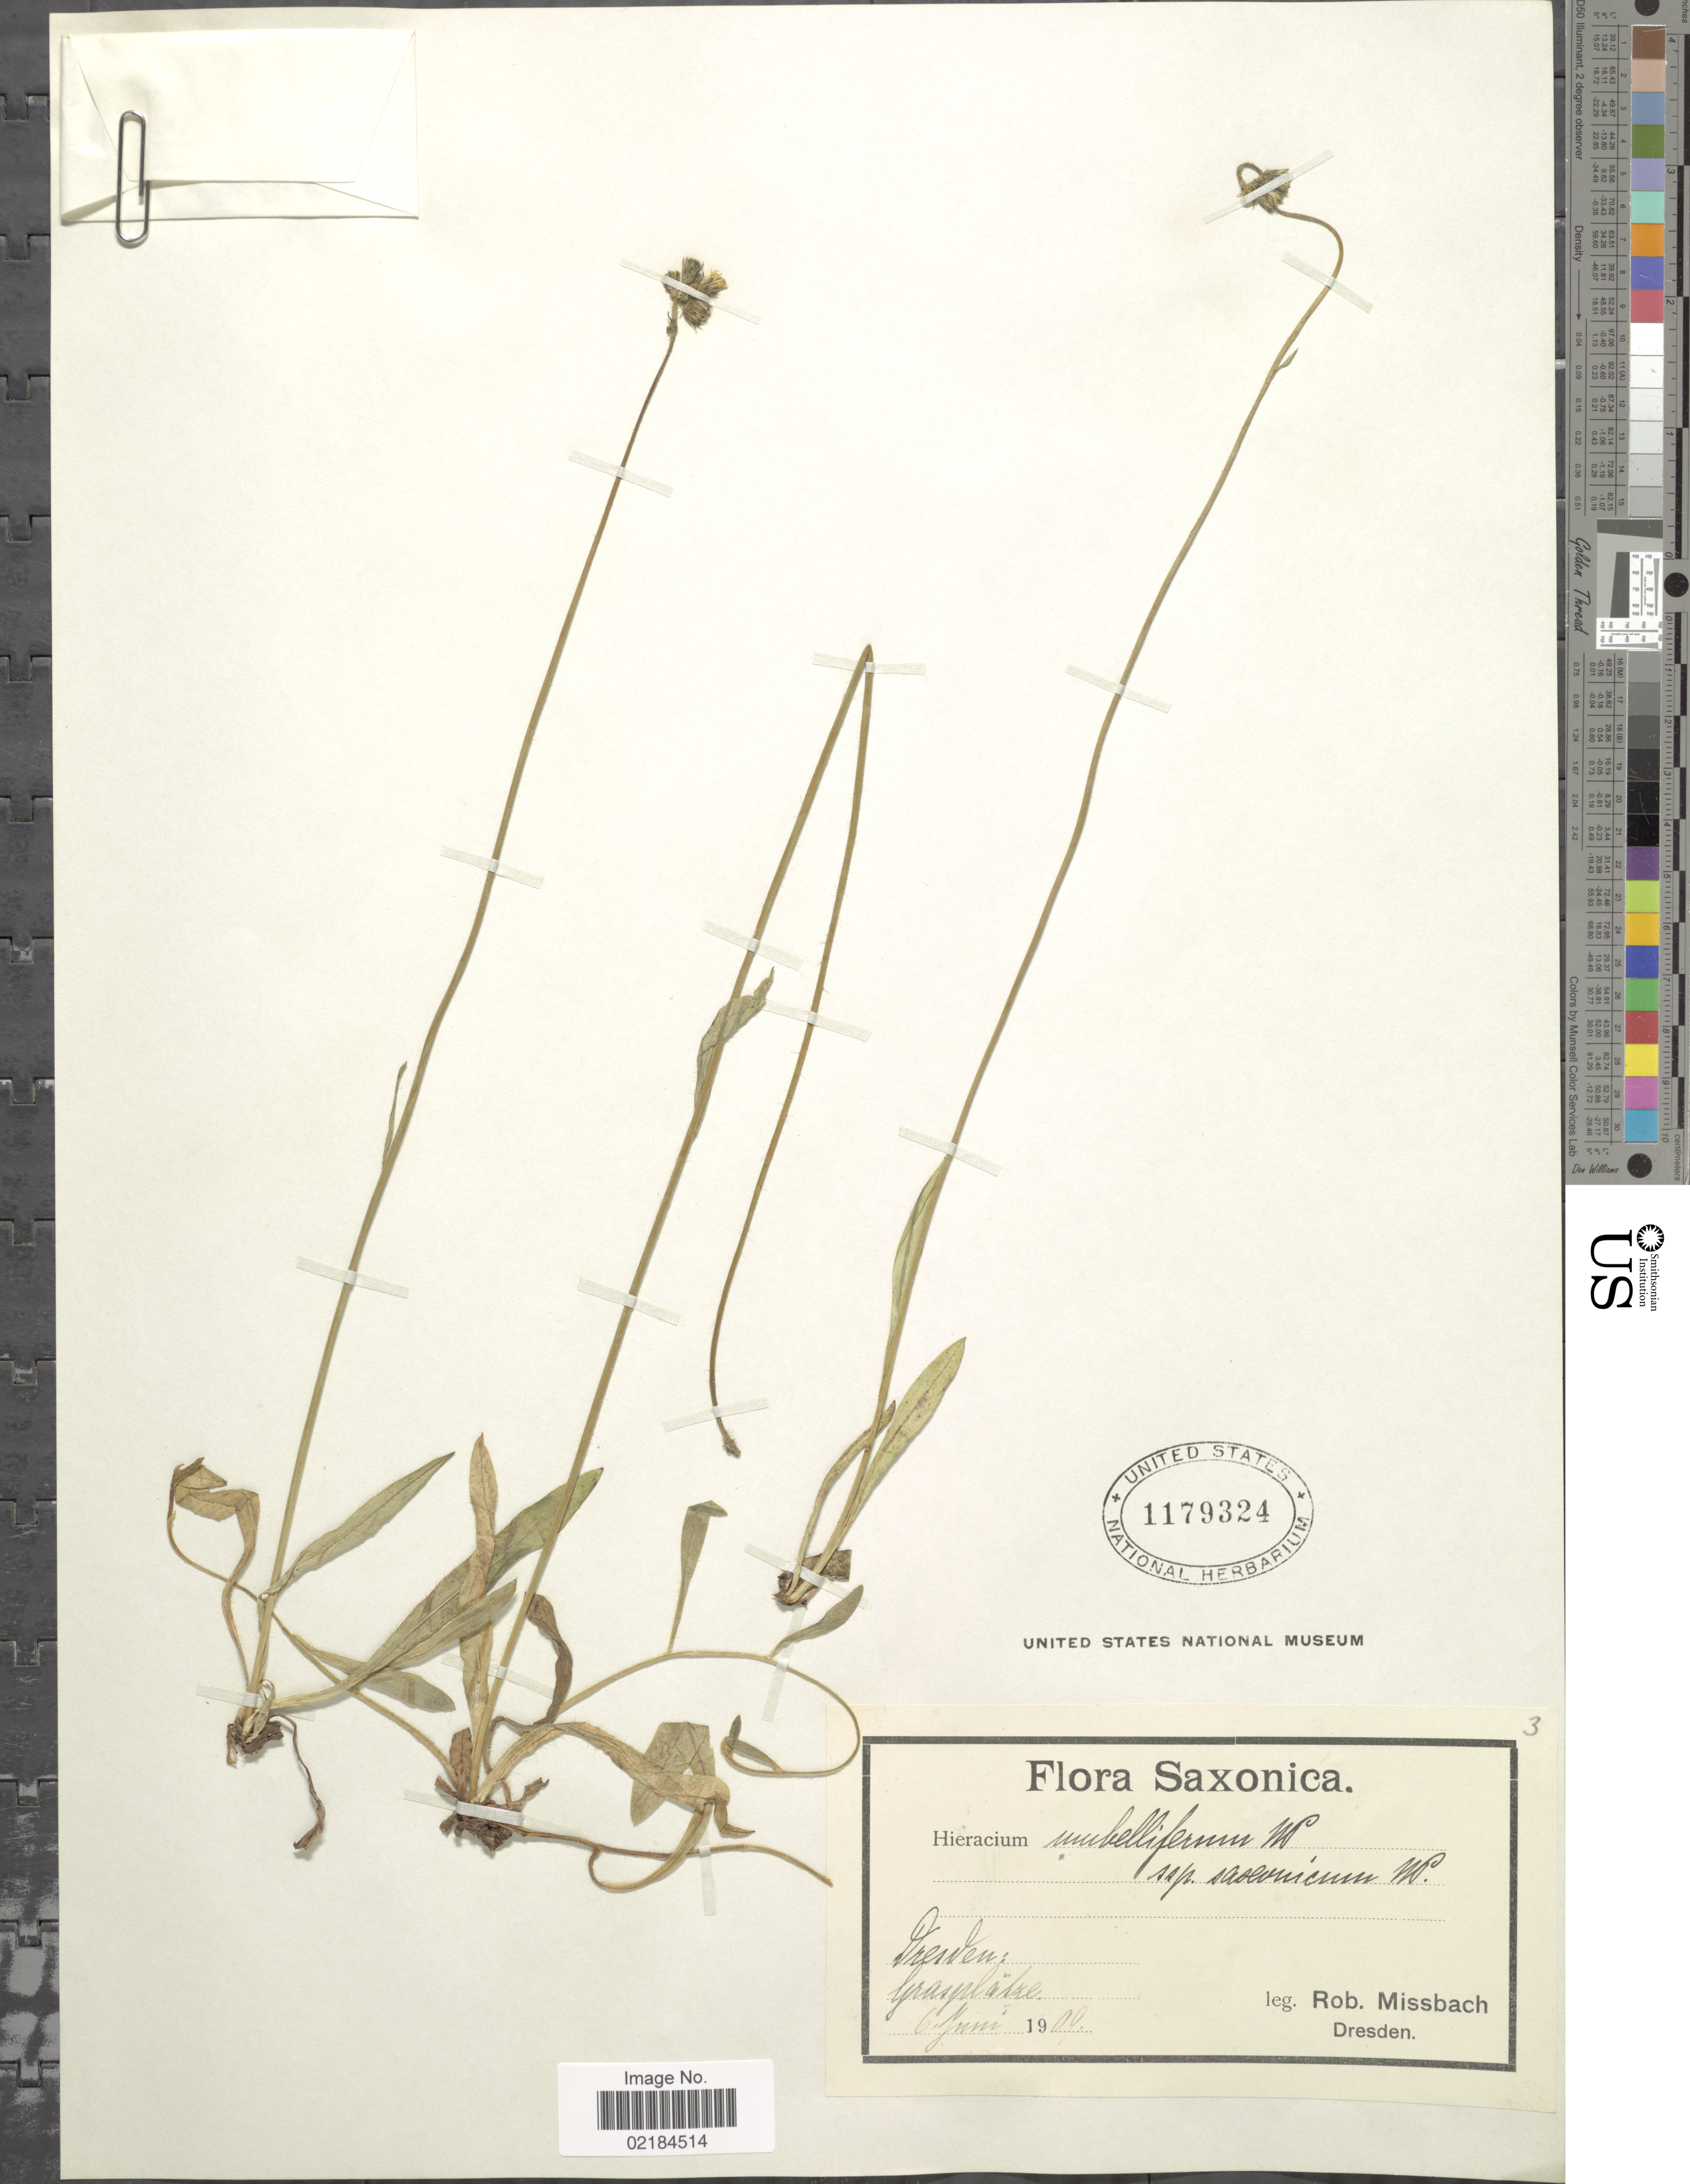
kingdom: Plantae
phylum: Tracheophyta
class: Magnoliopsida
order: Asterales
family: Asteraceae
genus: Hieracium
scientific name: Hieracium umbelliferum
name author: (Lindeb.) Norrlin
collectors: R. Missbach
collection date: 1900-07-06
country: Germany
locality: Dresden: Grasjjerke [interpreted]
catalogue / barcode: US 1179324